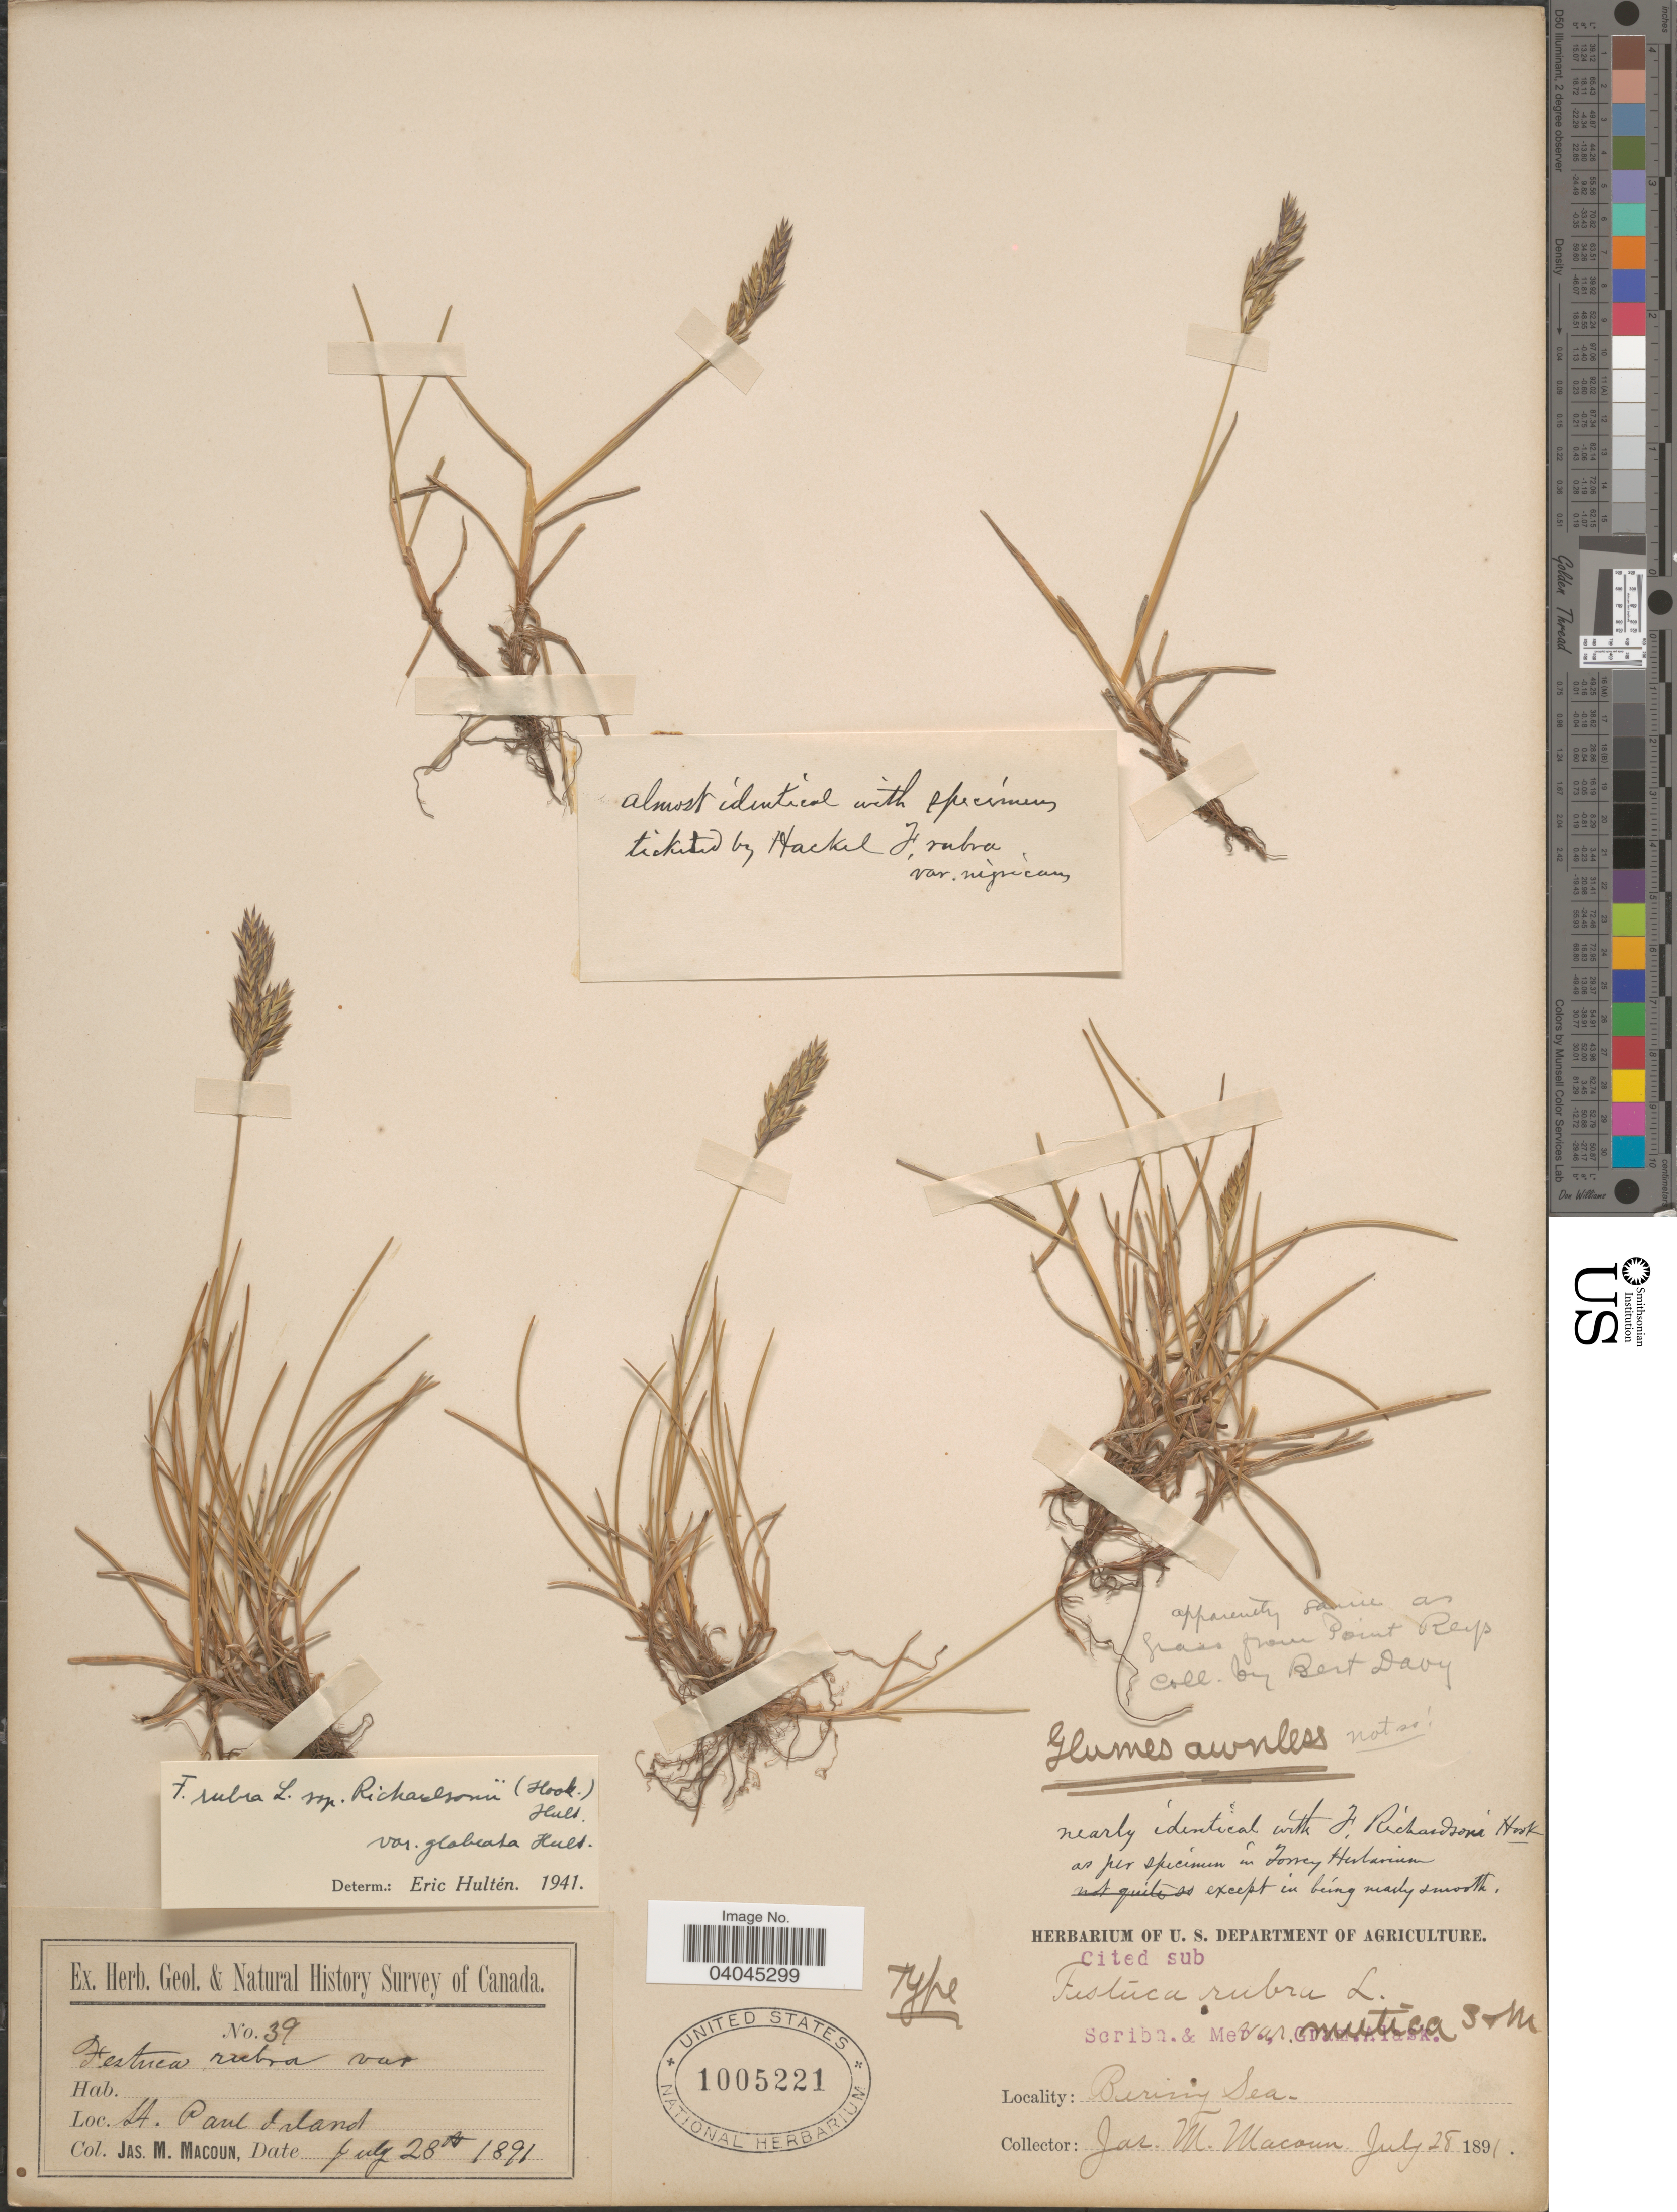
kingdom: Plantae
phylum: Tracheophyta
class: Liliopsida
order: Poales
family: Poaceae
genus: Festuca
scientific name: Festuca rubra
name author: L.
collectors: J. M. Macoun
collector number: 39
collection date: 1891-07-28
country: United States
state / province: Alaska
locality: St. Paul Island. Bering Sea.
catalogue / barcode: US 1005221